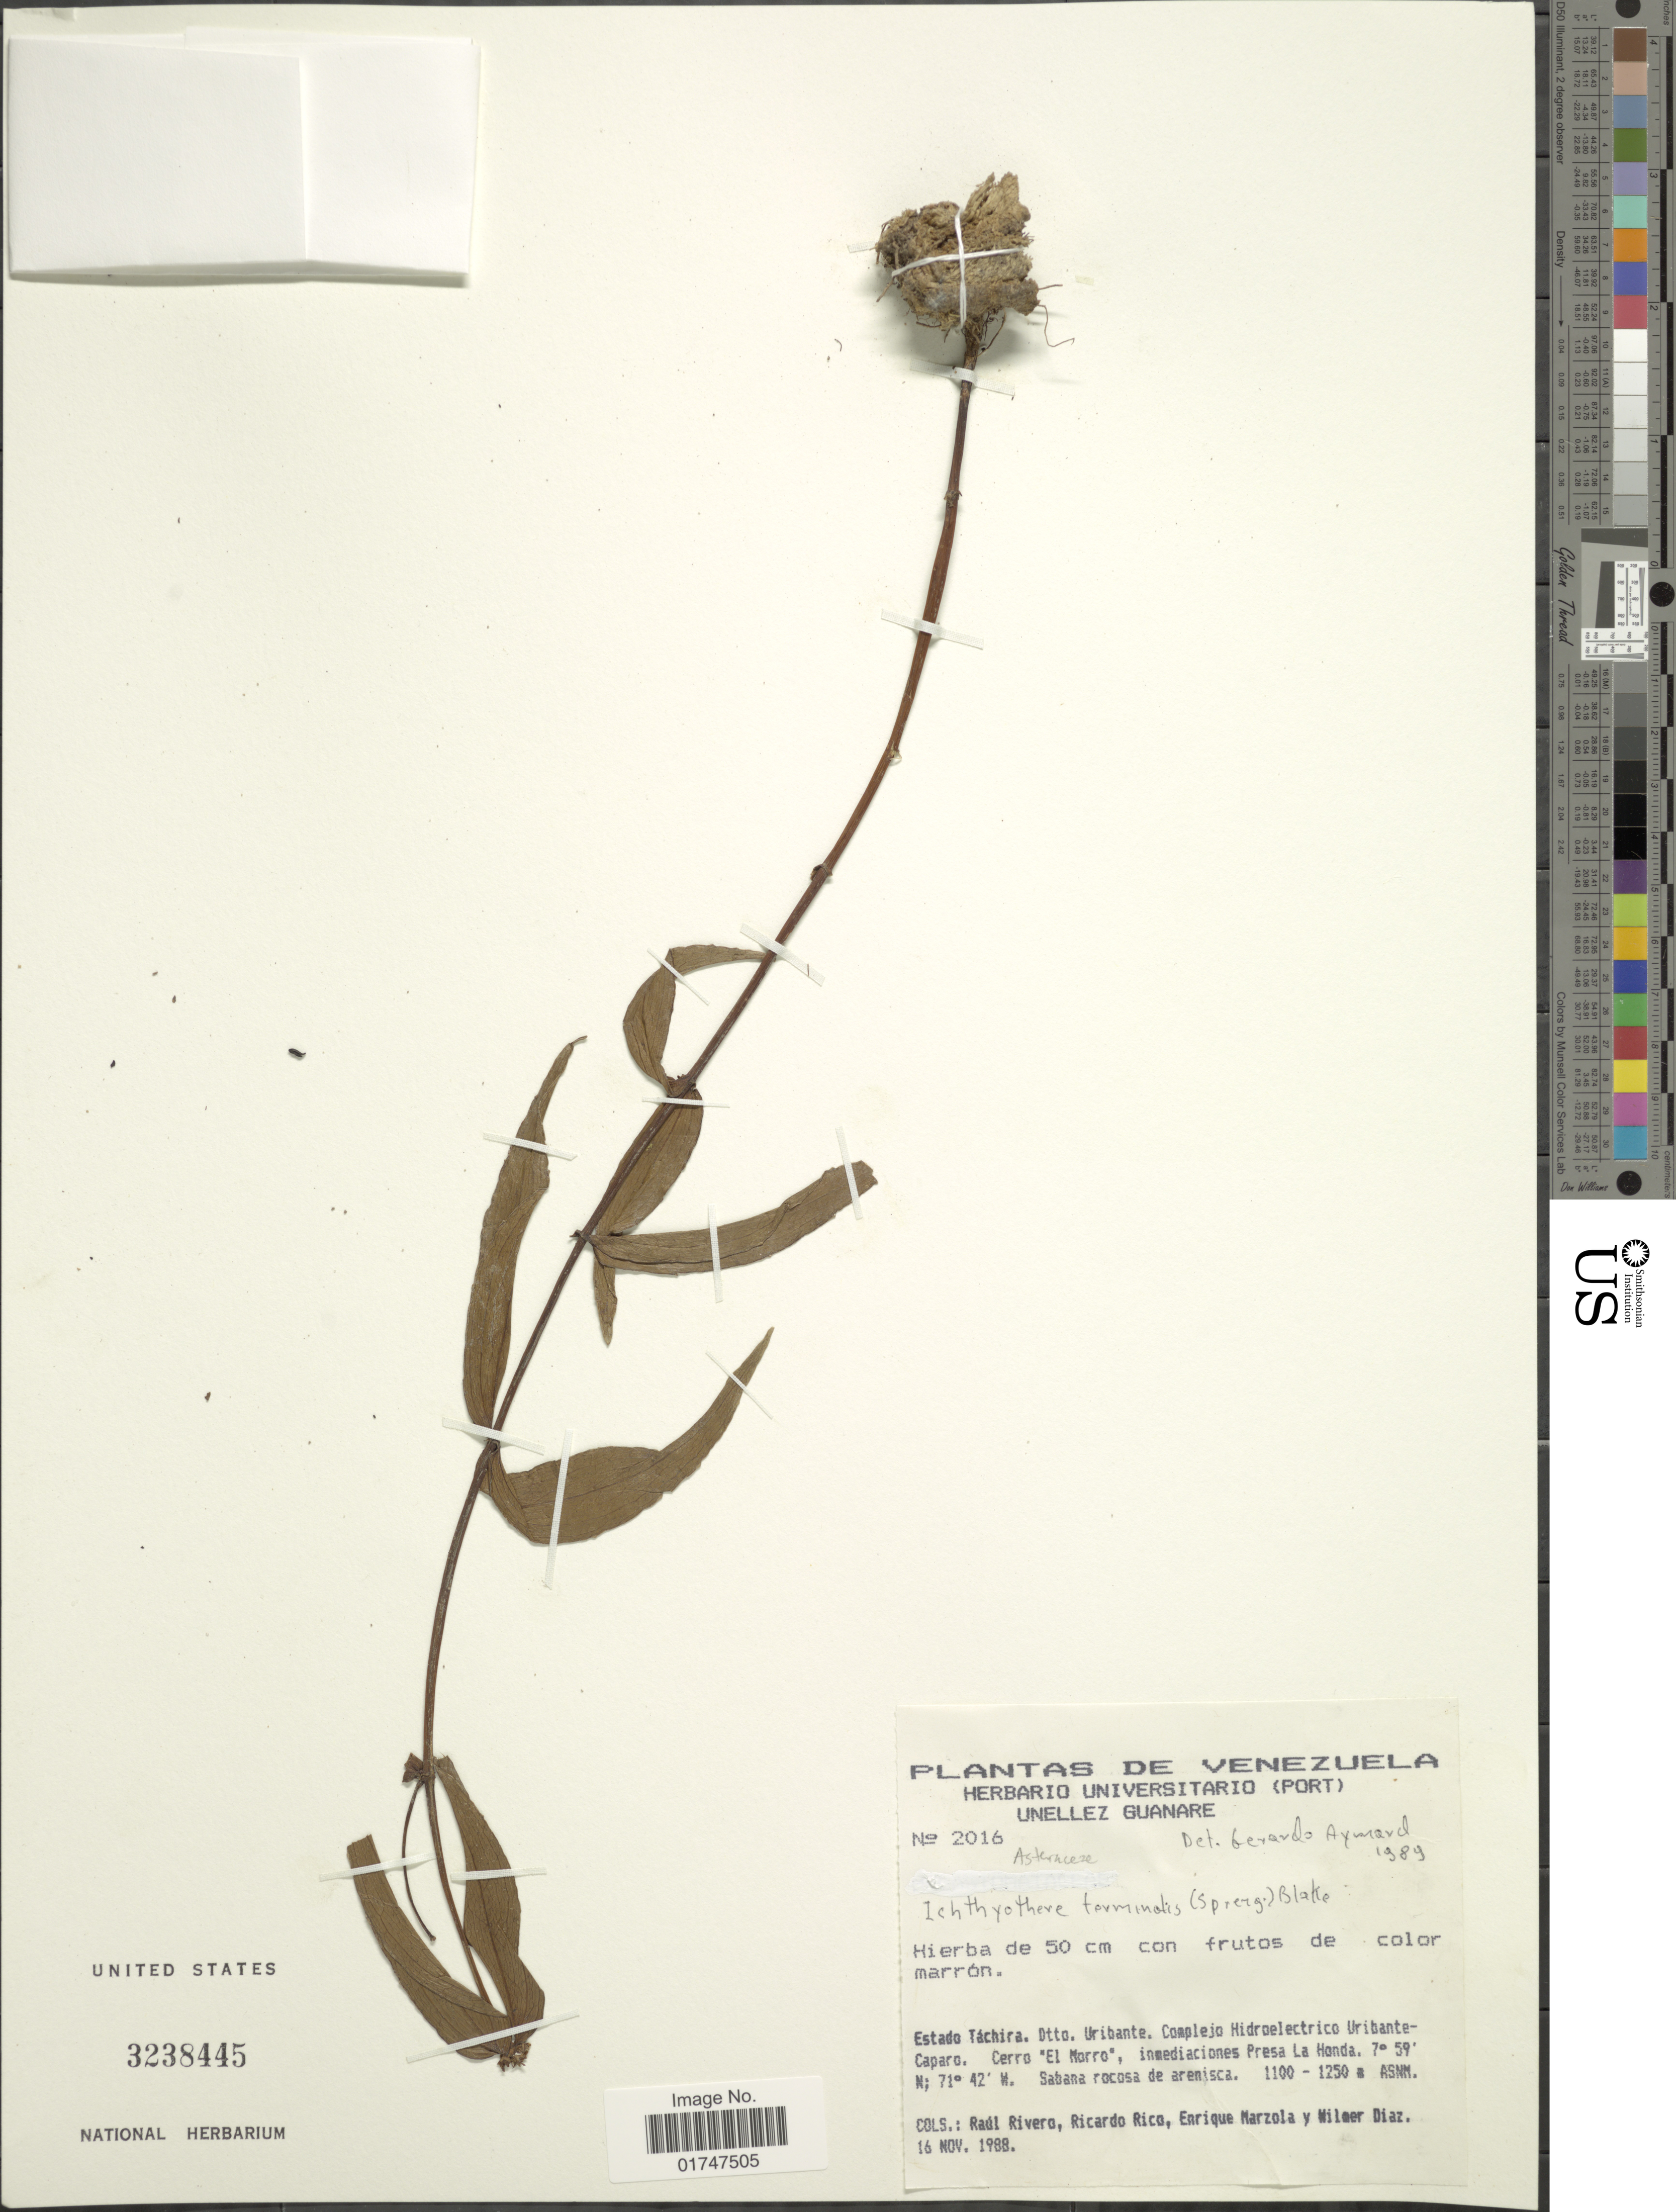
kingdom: Plantae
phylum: Tracheophyta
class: Magnoliopsida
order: Asterales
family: Asteraceae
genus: Ichthyothere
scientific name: Ichthyothere terminalis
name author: (Spreng.) S.F. Blake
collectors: R. Rivera, R. Rico, E. Marzola & W. Díaz P.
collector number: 2016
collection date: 1988-11-16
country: Venezuela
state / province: Tachira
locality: Estado Táchira. Dtto. Uribante. Complejo Hidroelectrico Uribante-Caparo. Cerro "El Morro", inmediaciones Presa La Honda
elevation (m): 1100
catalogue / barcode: US 3238445